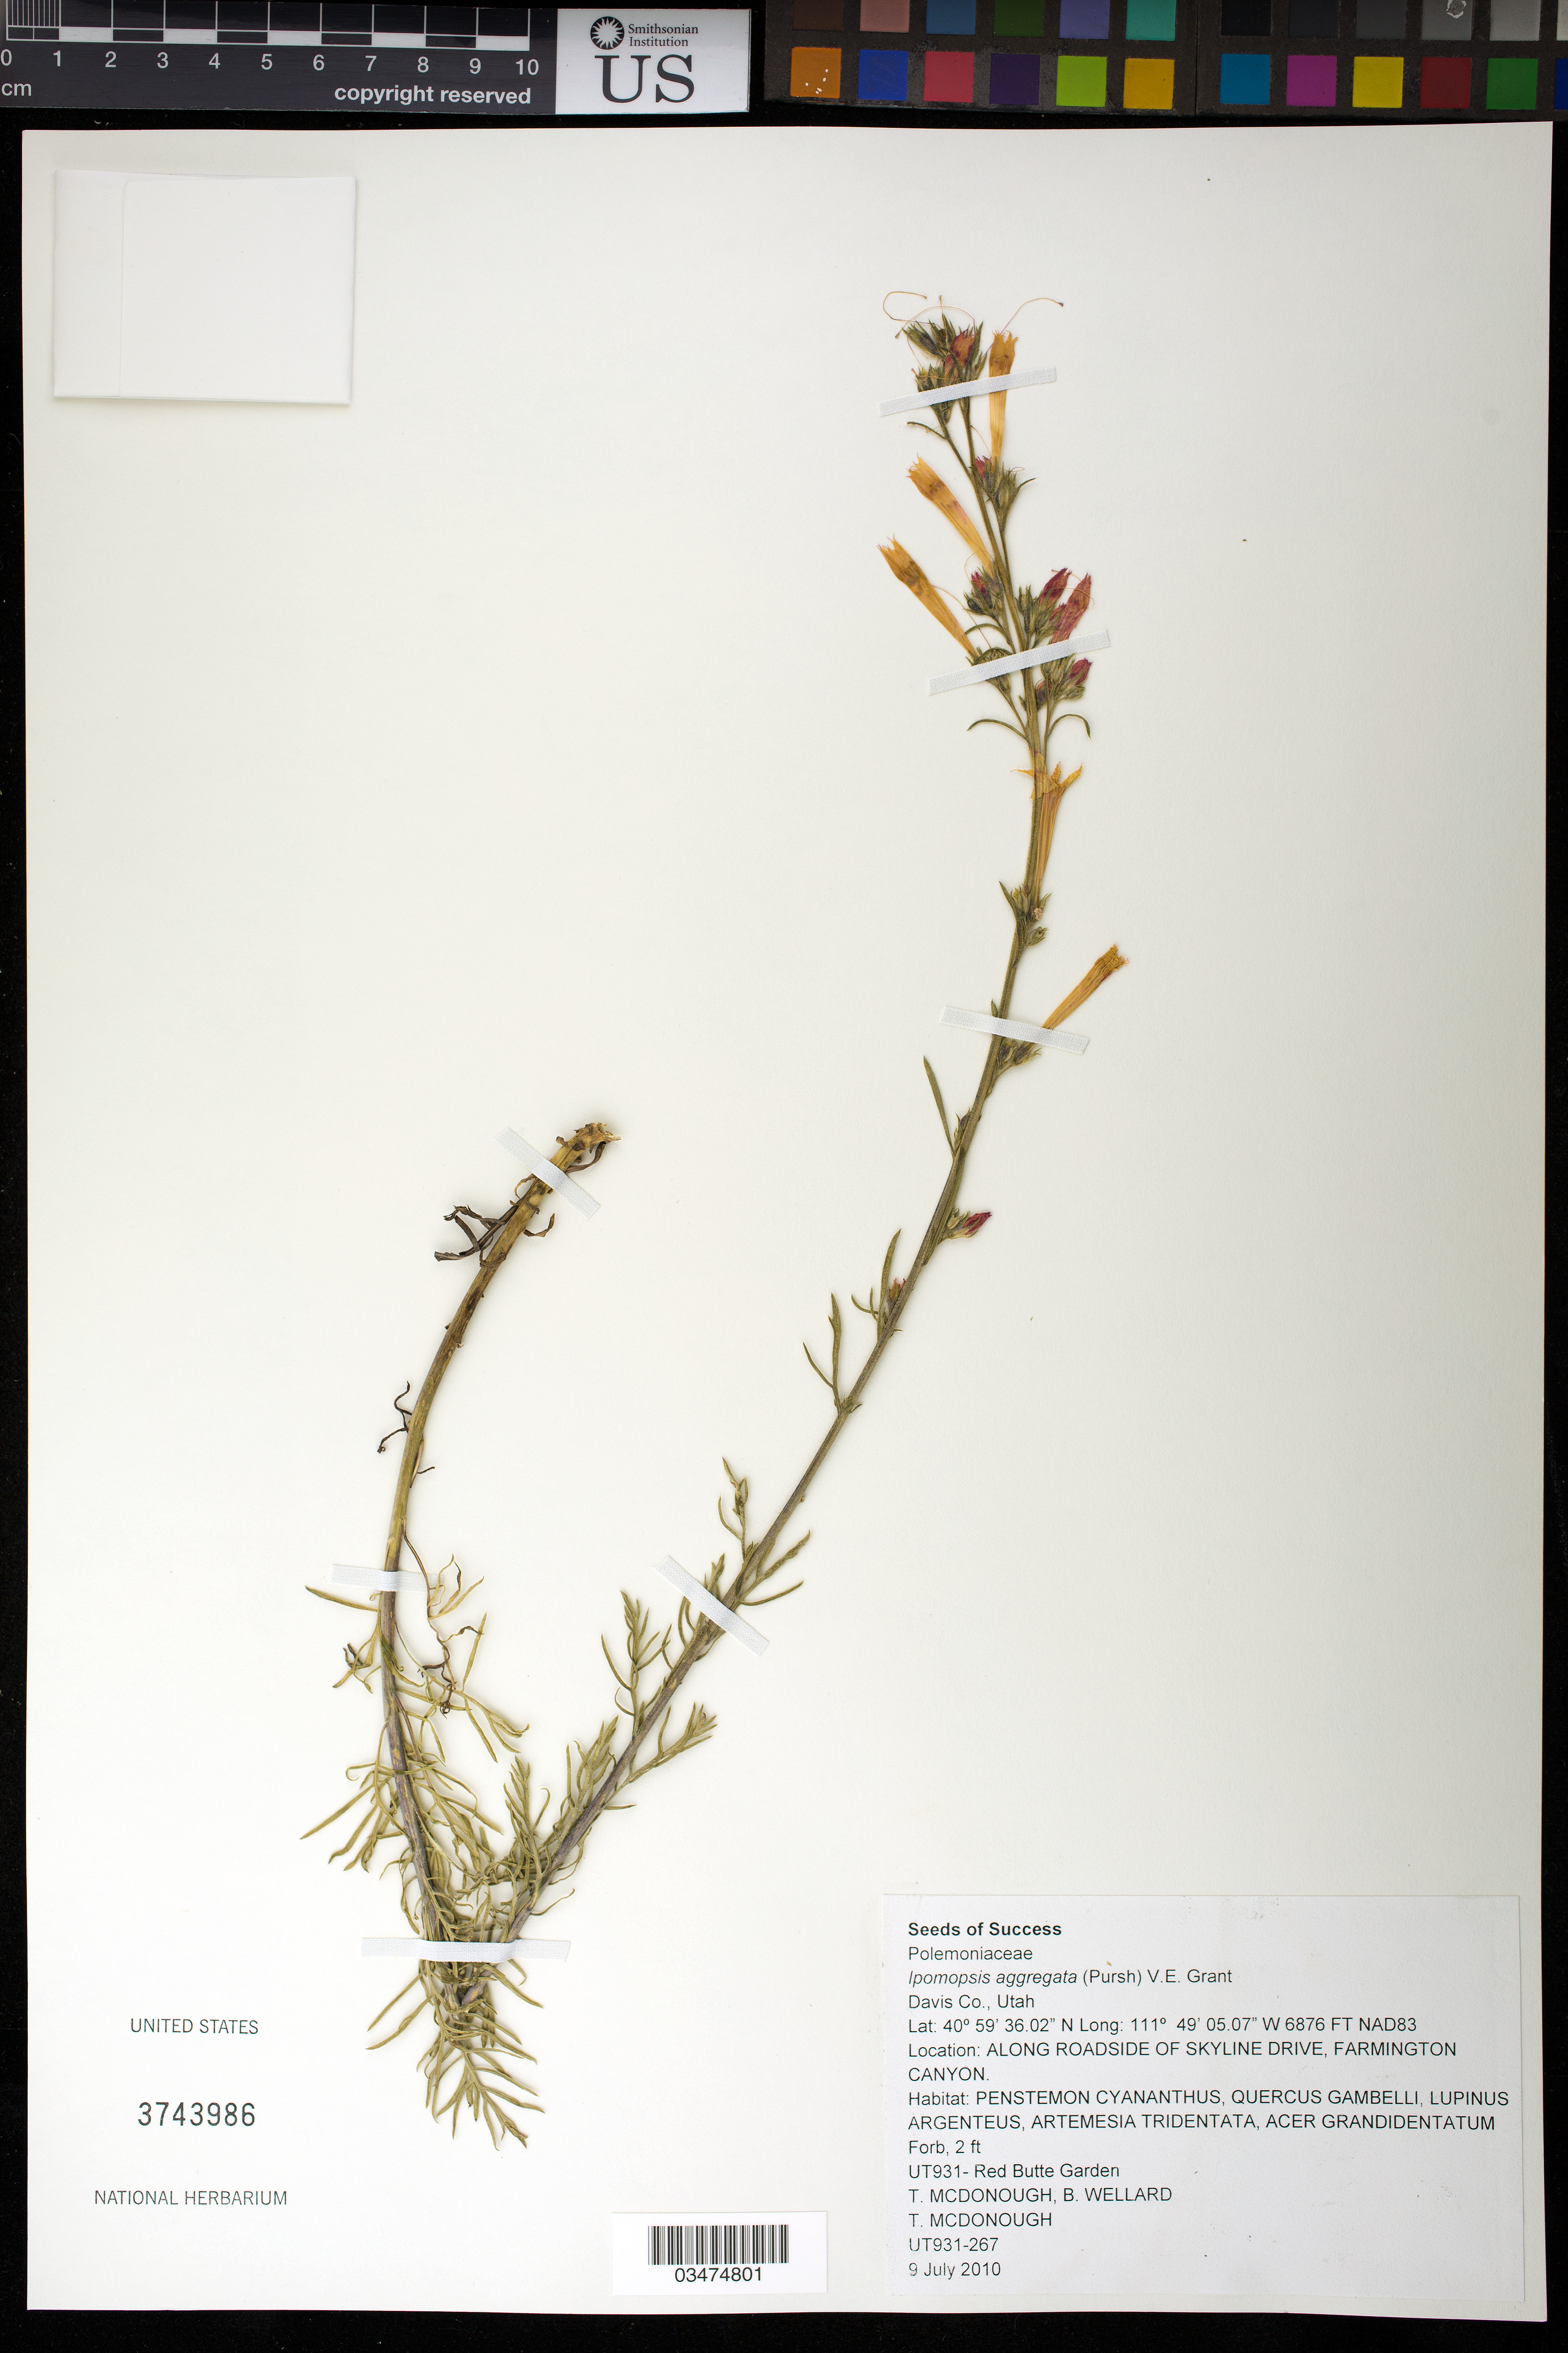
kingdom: Plantae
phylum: Tracheophyta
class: Magnoliopsida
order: Ericales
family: Polemoniaceae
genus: Ipomopsis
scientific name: Ipomopsis aggregata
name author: (Pursh) V.E. Grant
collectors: T. McDonough & B. Wellard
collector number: UT931-267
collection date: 2010-07-09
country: United States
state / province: Utah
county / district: Davis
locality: Along roadside of Skyline Drive, Farmington Canyon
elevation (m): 2096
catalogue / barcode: US 3743986